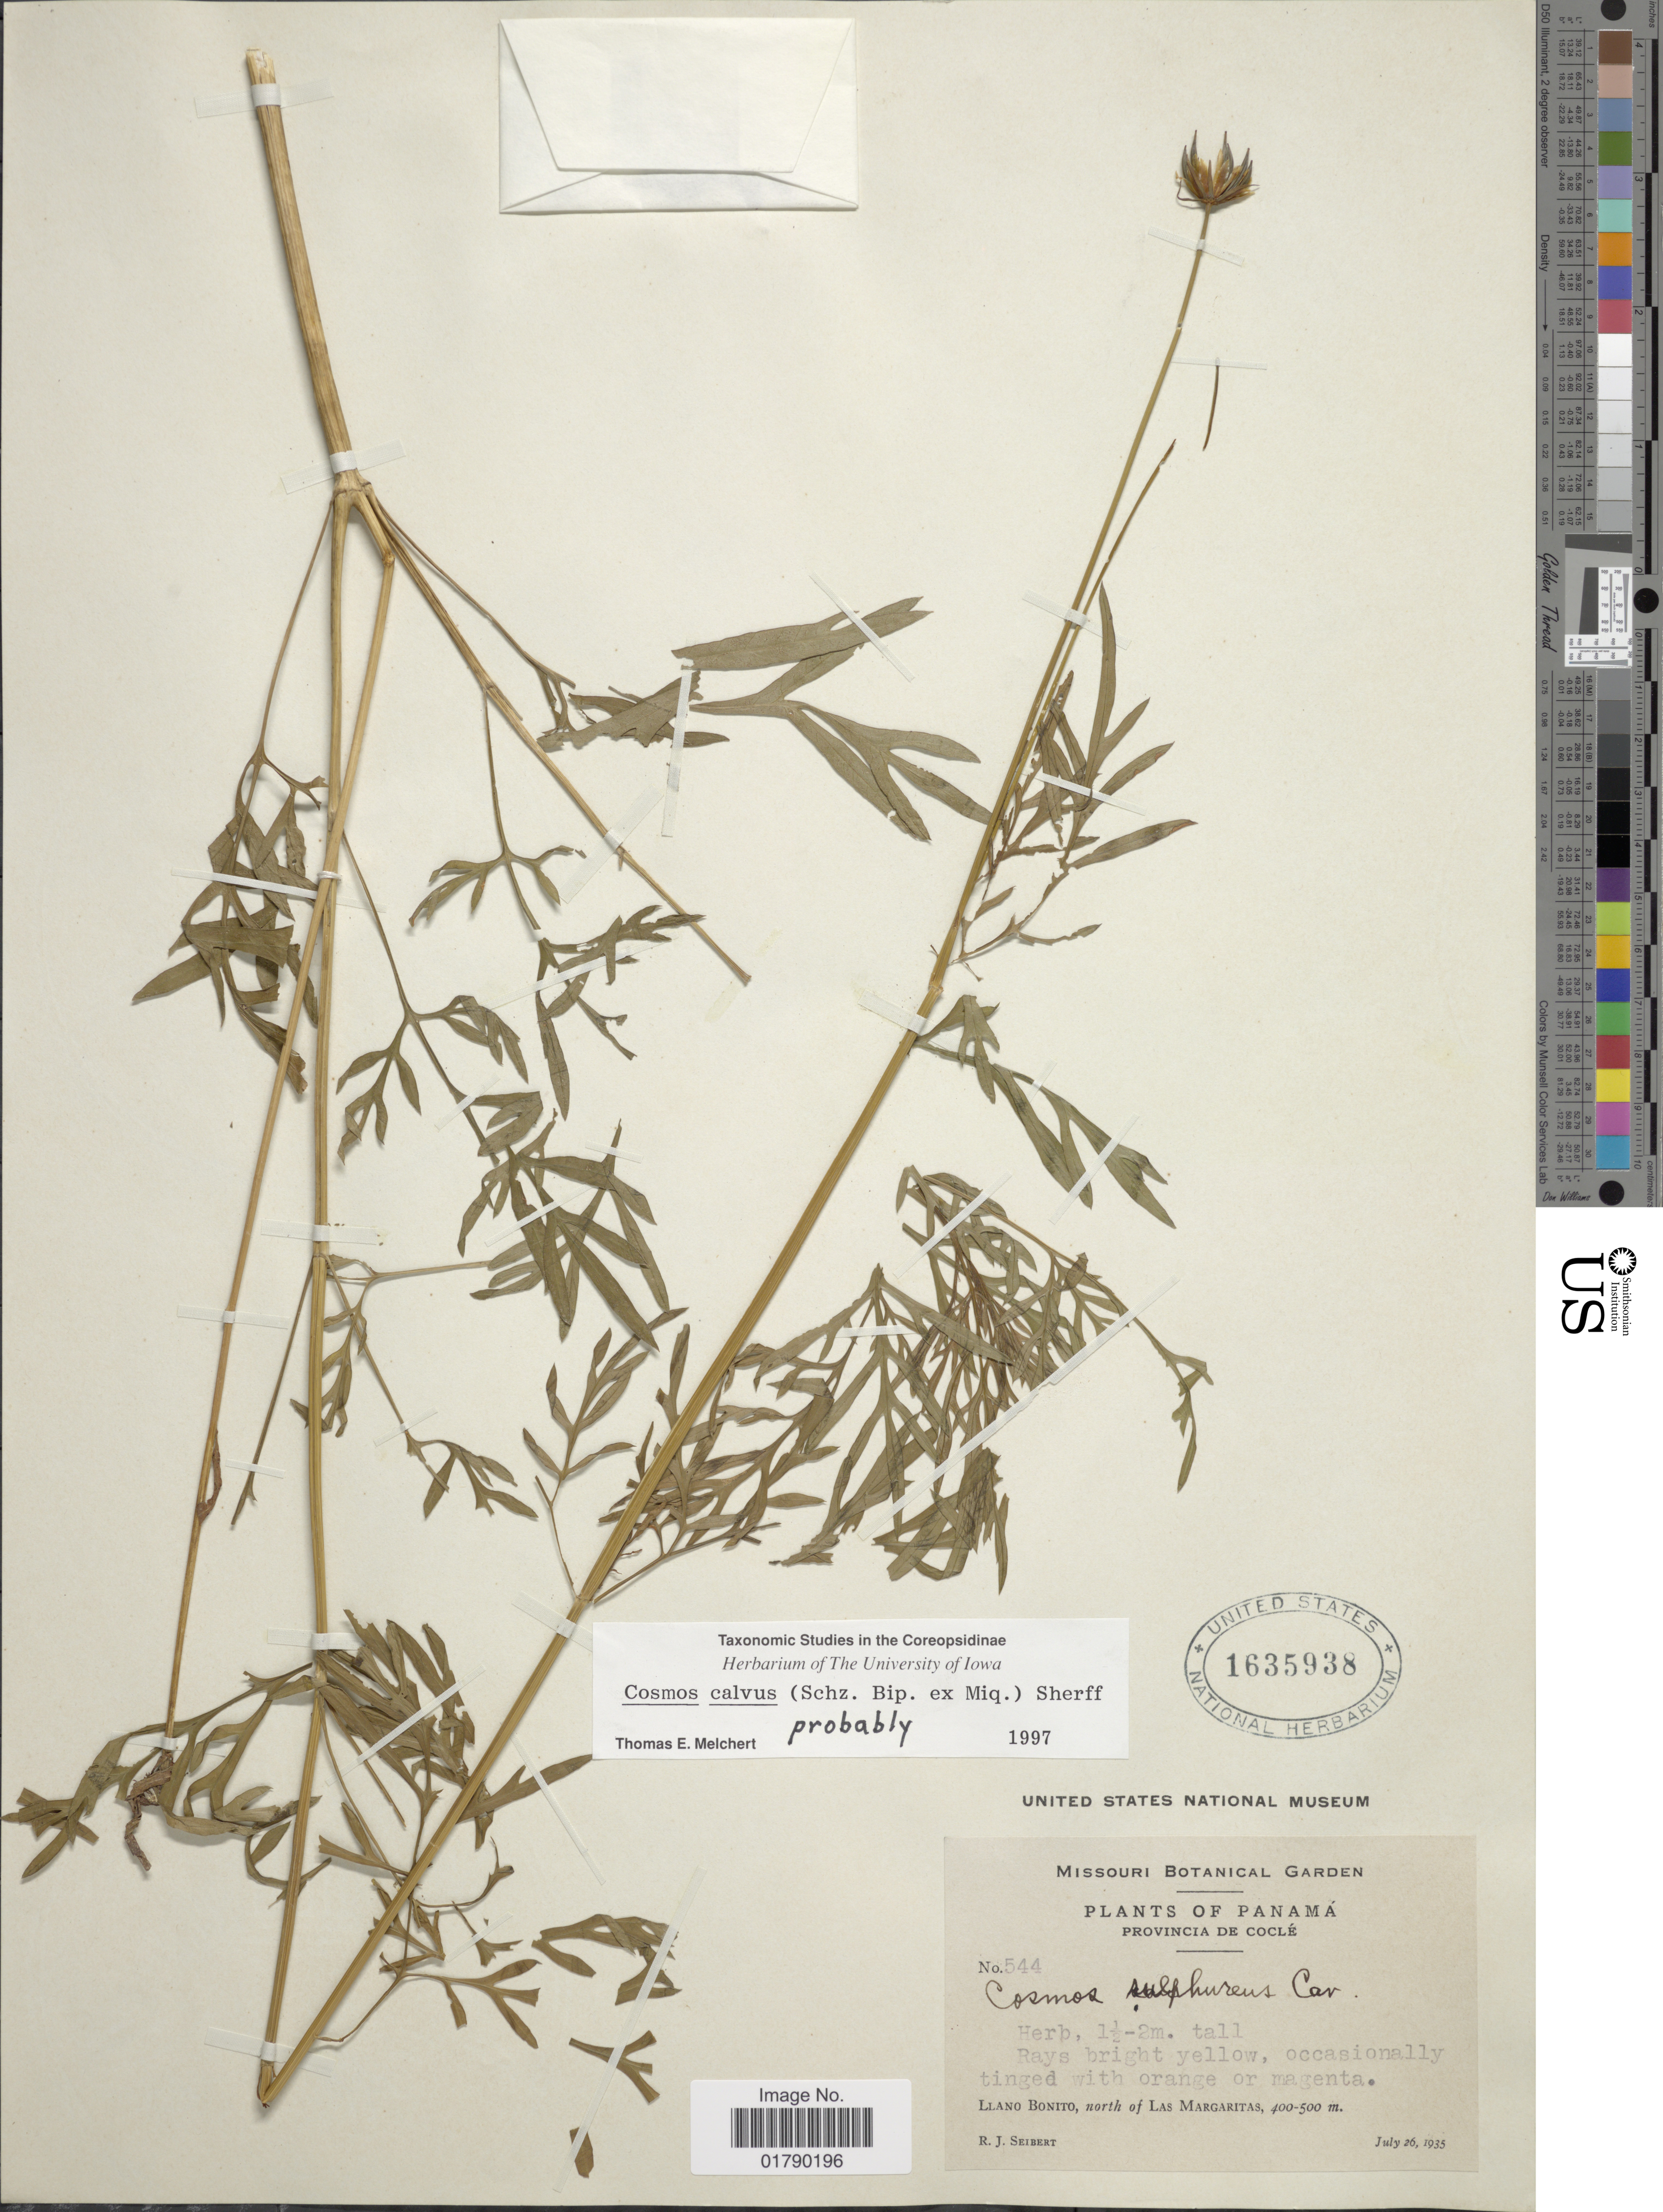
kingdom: Plantae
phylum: Tracheophyta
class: Magnoliopsida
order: Asterales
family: Asteraceae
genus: Cosmos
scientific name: Cosmos calvus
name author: (Sch. Bip. ex Miq.) Sherff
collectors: R. J. Seibert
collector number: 544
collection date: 1935-07-26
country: Panama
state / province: Coclé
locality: Llano Bonito, north of Las Margaritas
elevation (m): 400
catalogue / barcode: US 1635938